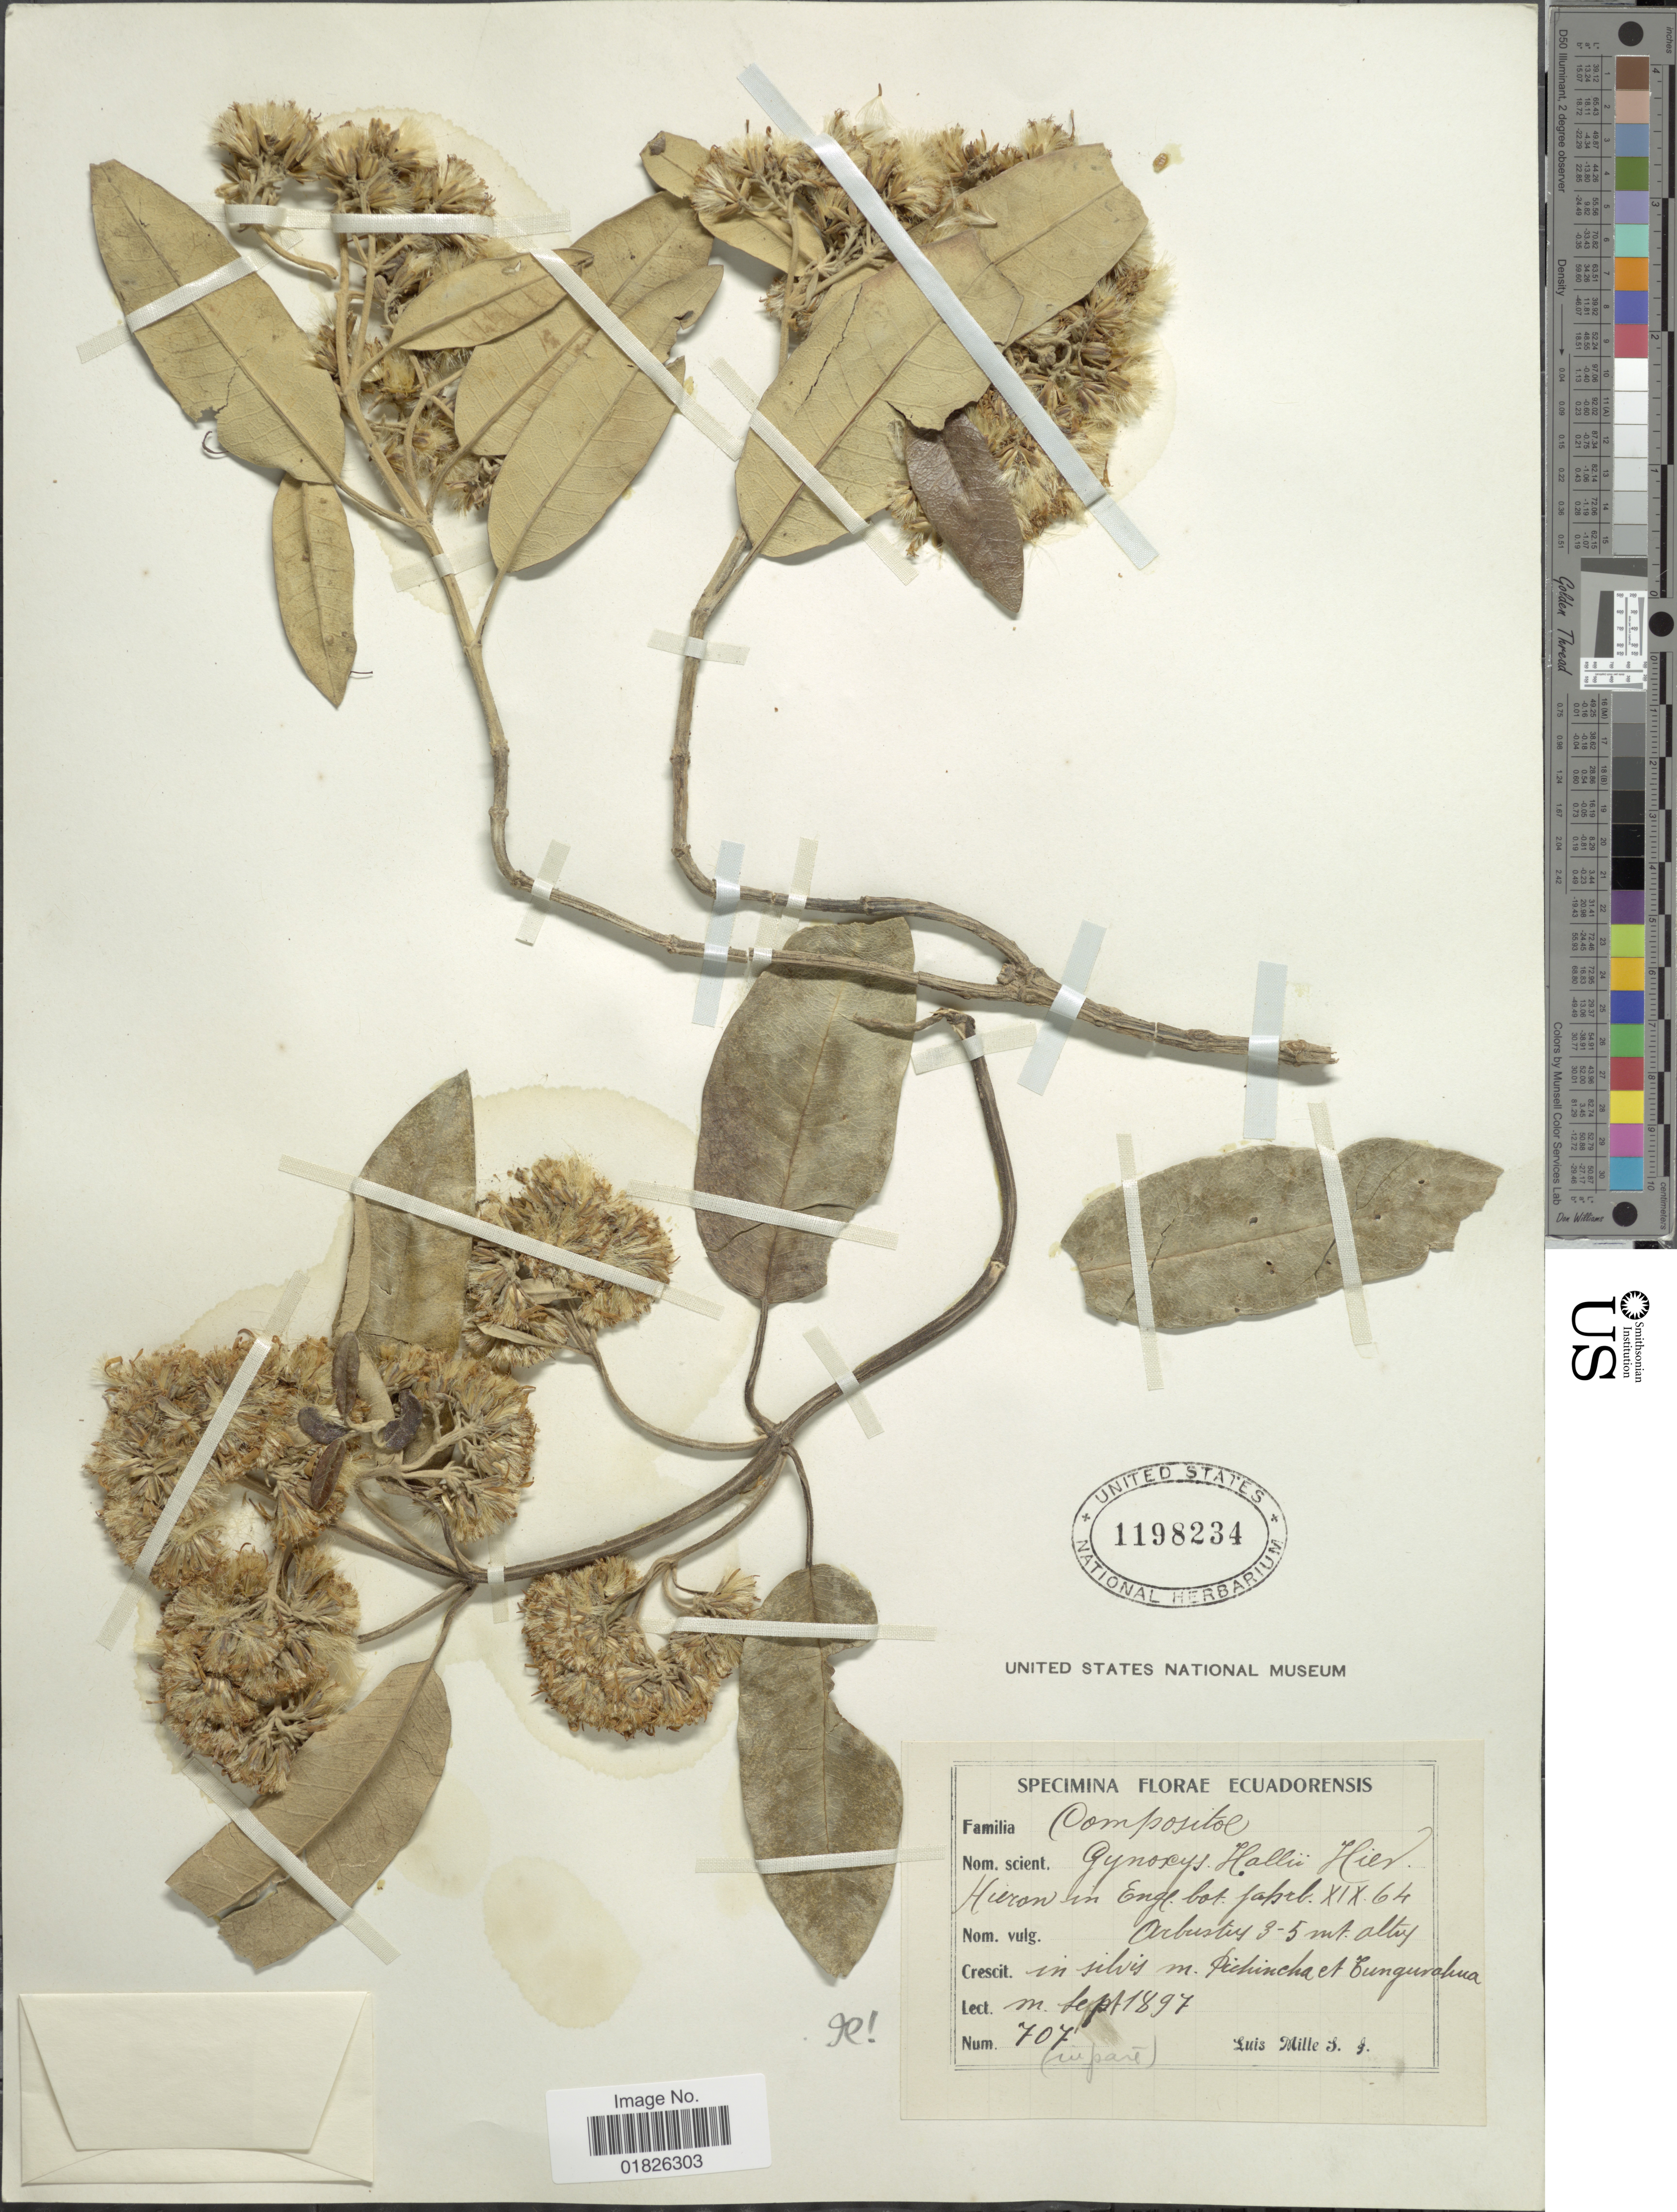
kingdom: Plantae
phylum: Tracheophyta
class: Magnoliopsida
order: Asterales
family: Asteraceae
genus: Gynoxys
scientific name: Gynoxys hallii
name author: Cass.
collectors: L. Mille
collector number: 707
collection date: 1897-09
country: Ecuador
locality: In silvis m. Pichincha et Tungurahua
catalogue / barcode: US 1198234